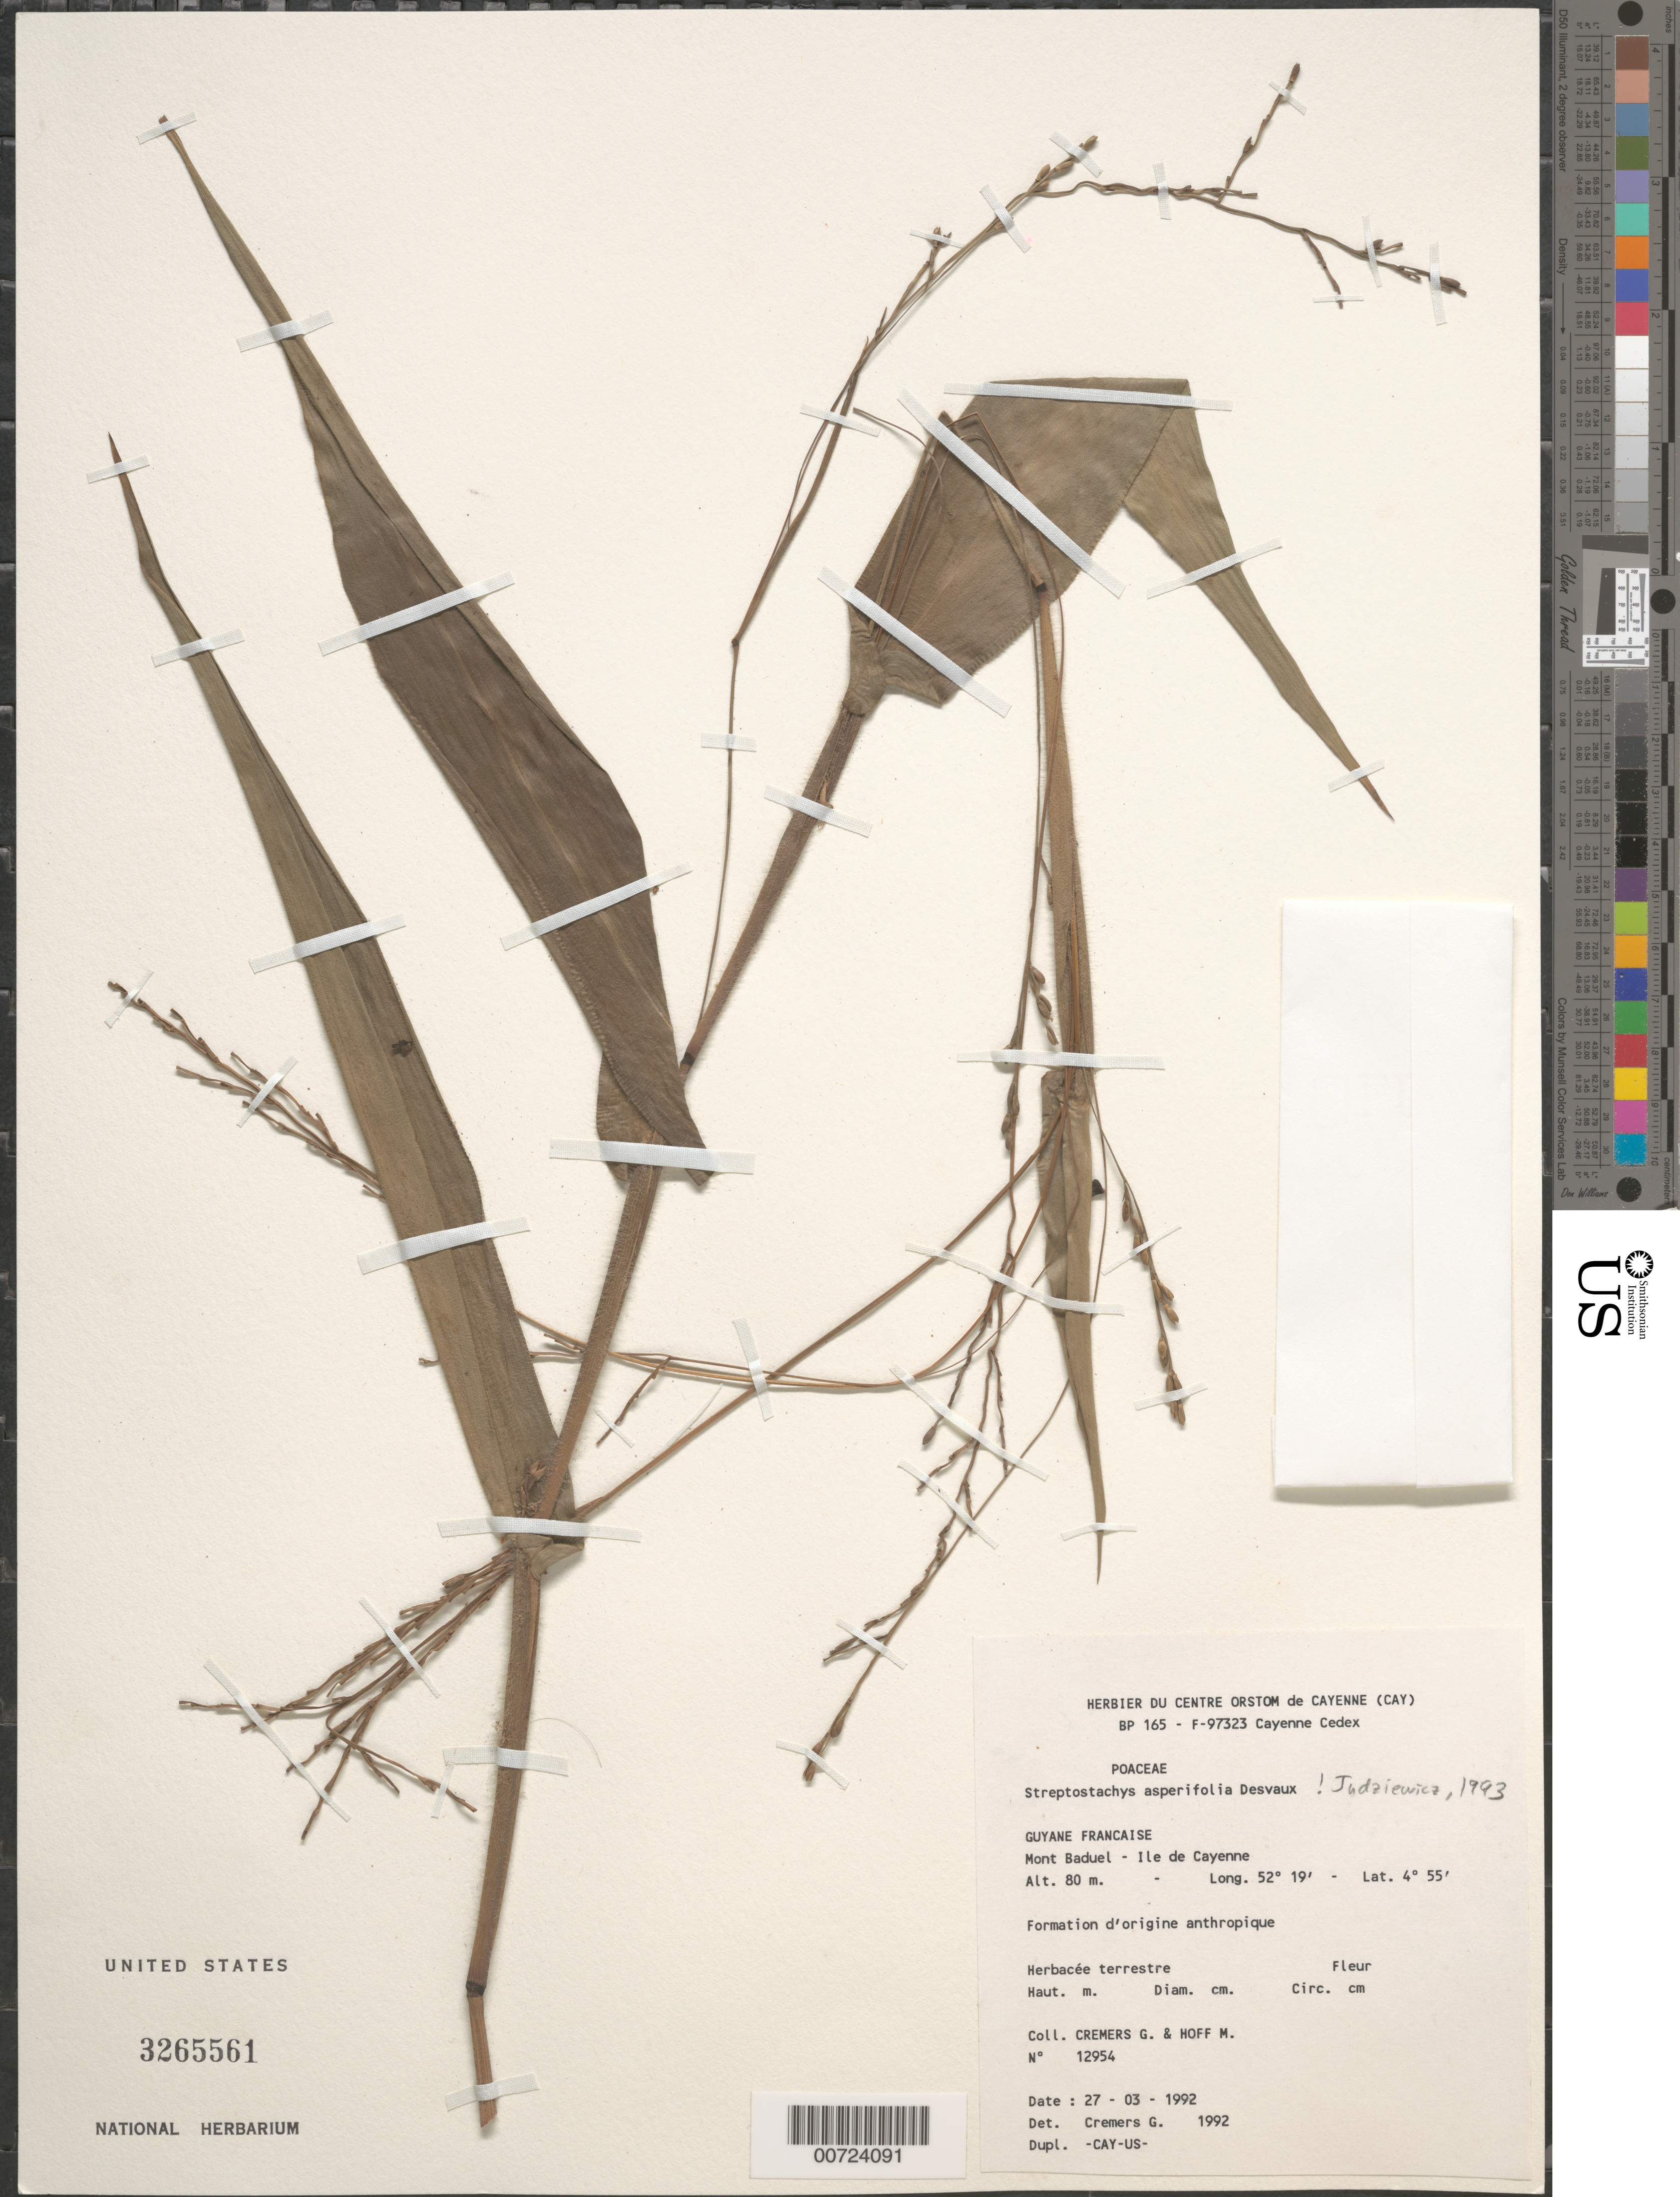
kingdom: Plantae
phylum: Tracheophyta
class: Liliopsida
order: Poales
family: Poaceae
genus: Streptostachys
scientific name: Streptostachys asperifolia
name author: Desv.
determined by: Judziewicz, E. J.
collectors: G. Cremers & M. Hoff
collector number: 12954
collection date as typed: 27-Mar-92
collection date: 1992-03-27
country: French Guiana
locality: Mont Baduel, Ile de Cayenne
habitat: Formation d'origine anthropique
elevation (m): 80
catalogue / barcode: US 3265561